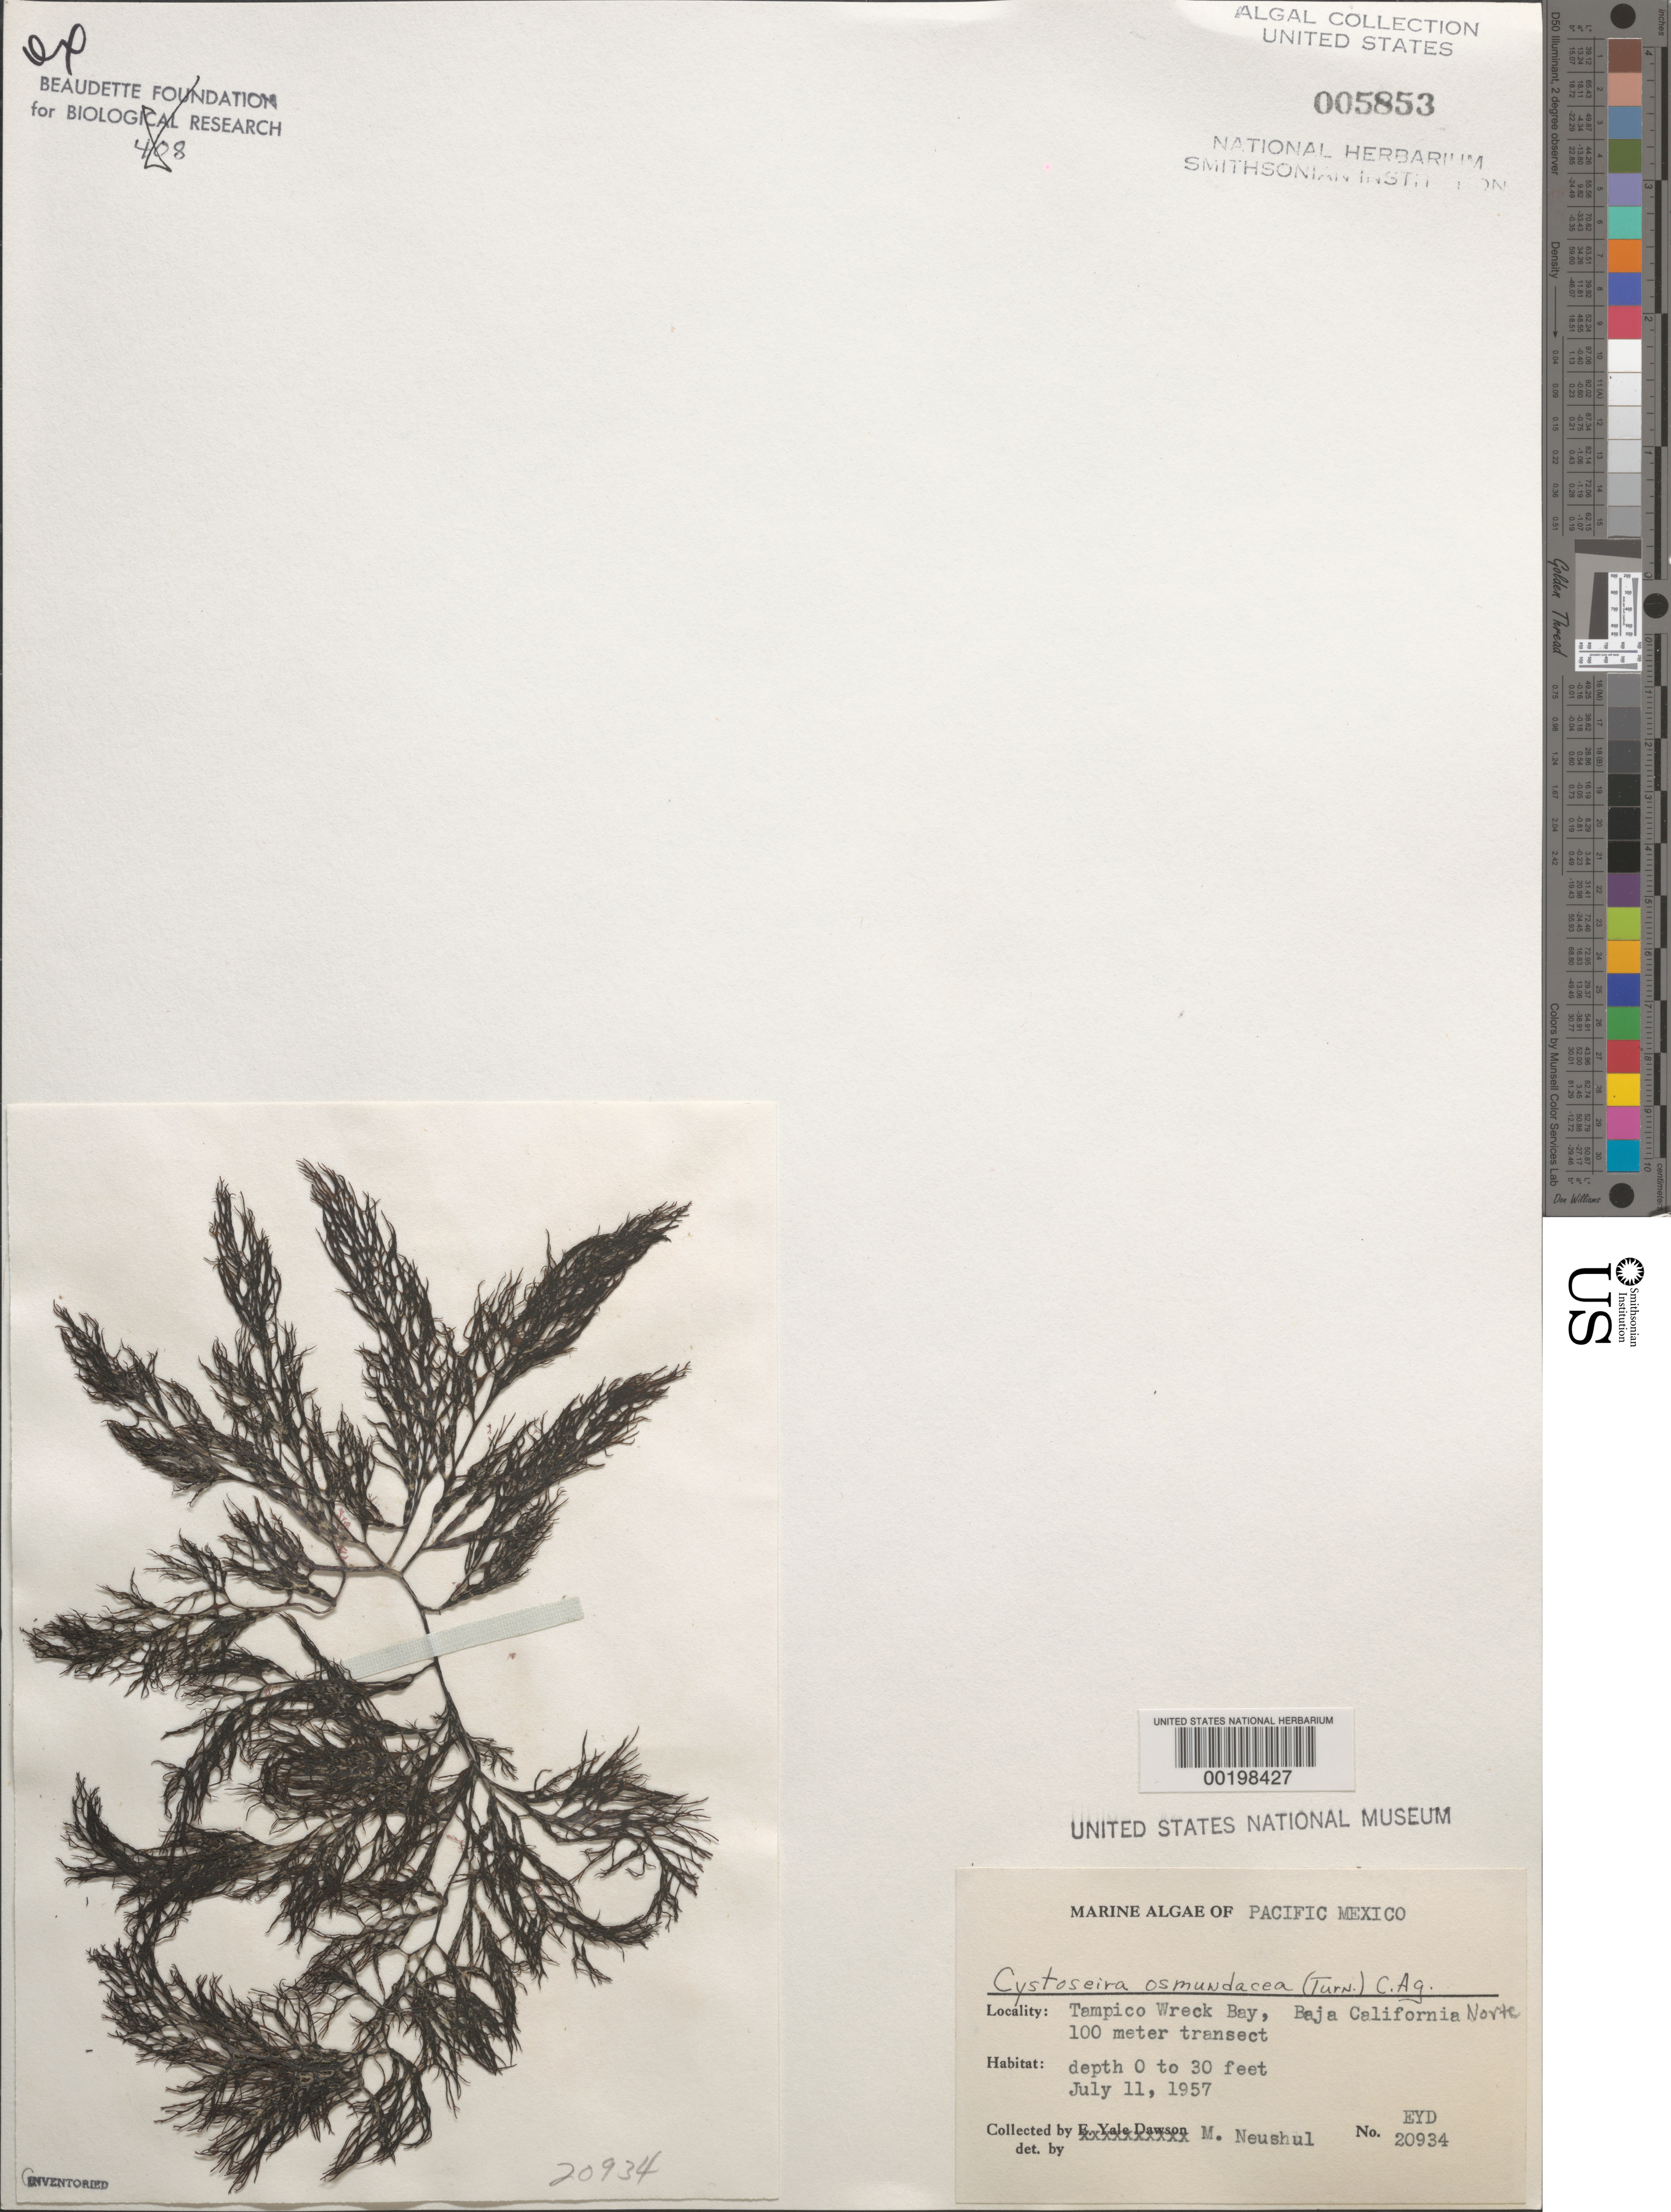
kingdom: Chromista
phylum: Ochrophyta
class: Phaeophyceae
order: Fucales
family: Sargassaceae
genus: Cystoseira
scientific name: Cystoseira osmundacea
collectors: M. Neushul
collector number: EYD 20934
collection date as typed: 11 Jul 1957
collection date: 1957-07-11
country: Mexico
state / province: Baja California Norte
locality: Tampico Wreck Bay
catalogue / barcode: US 5853